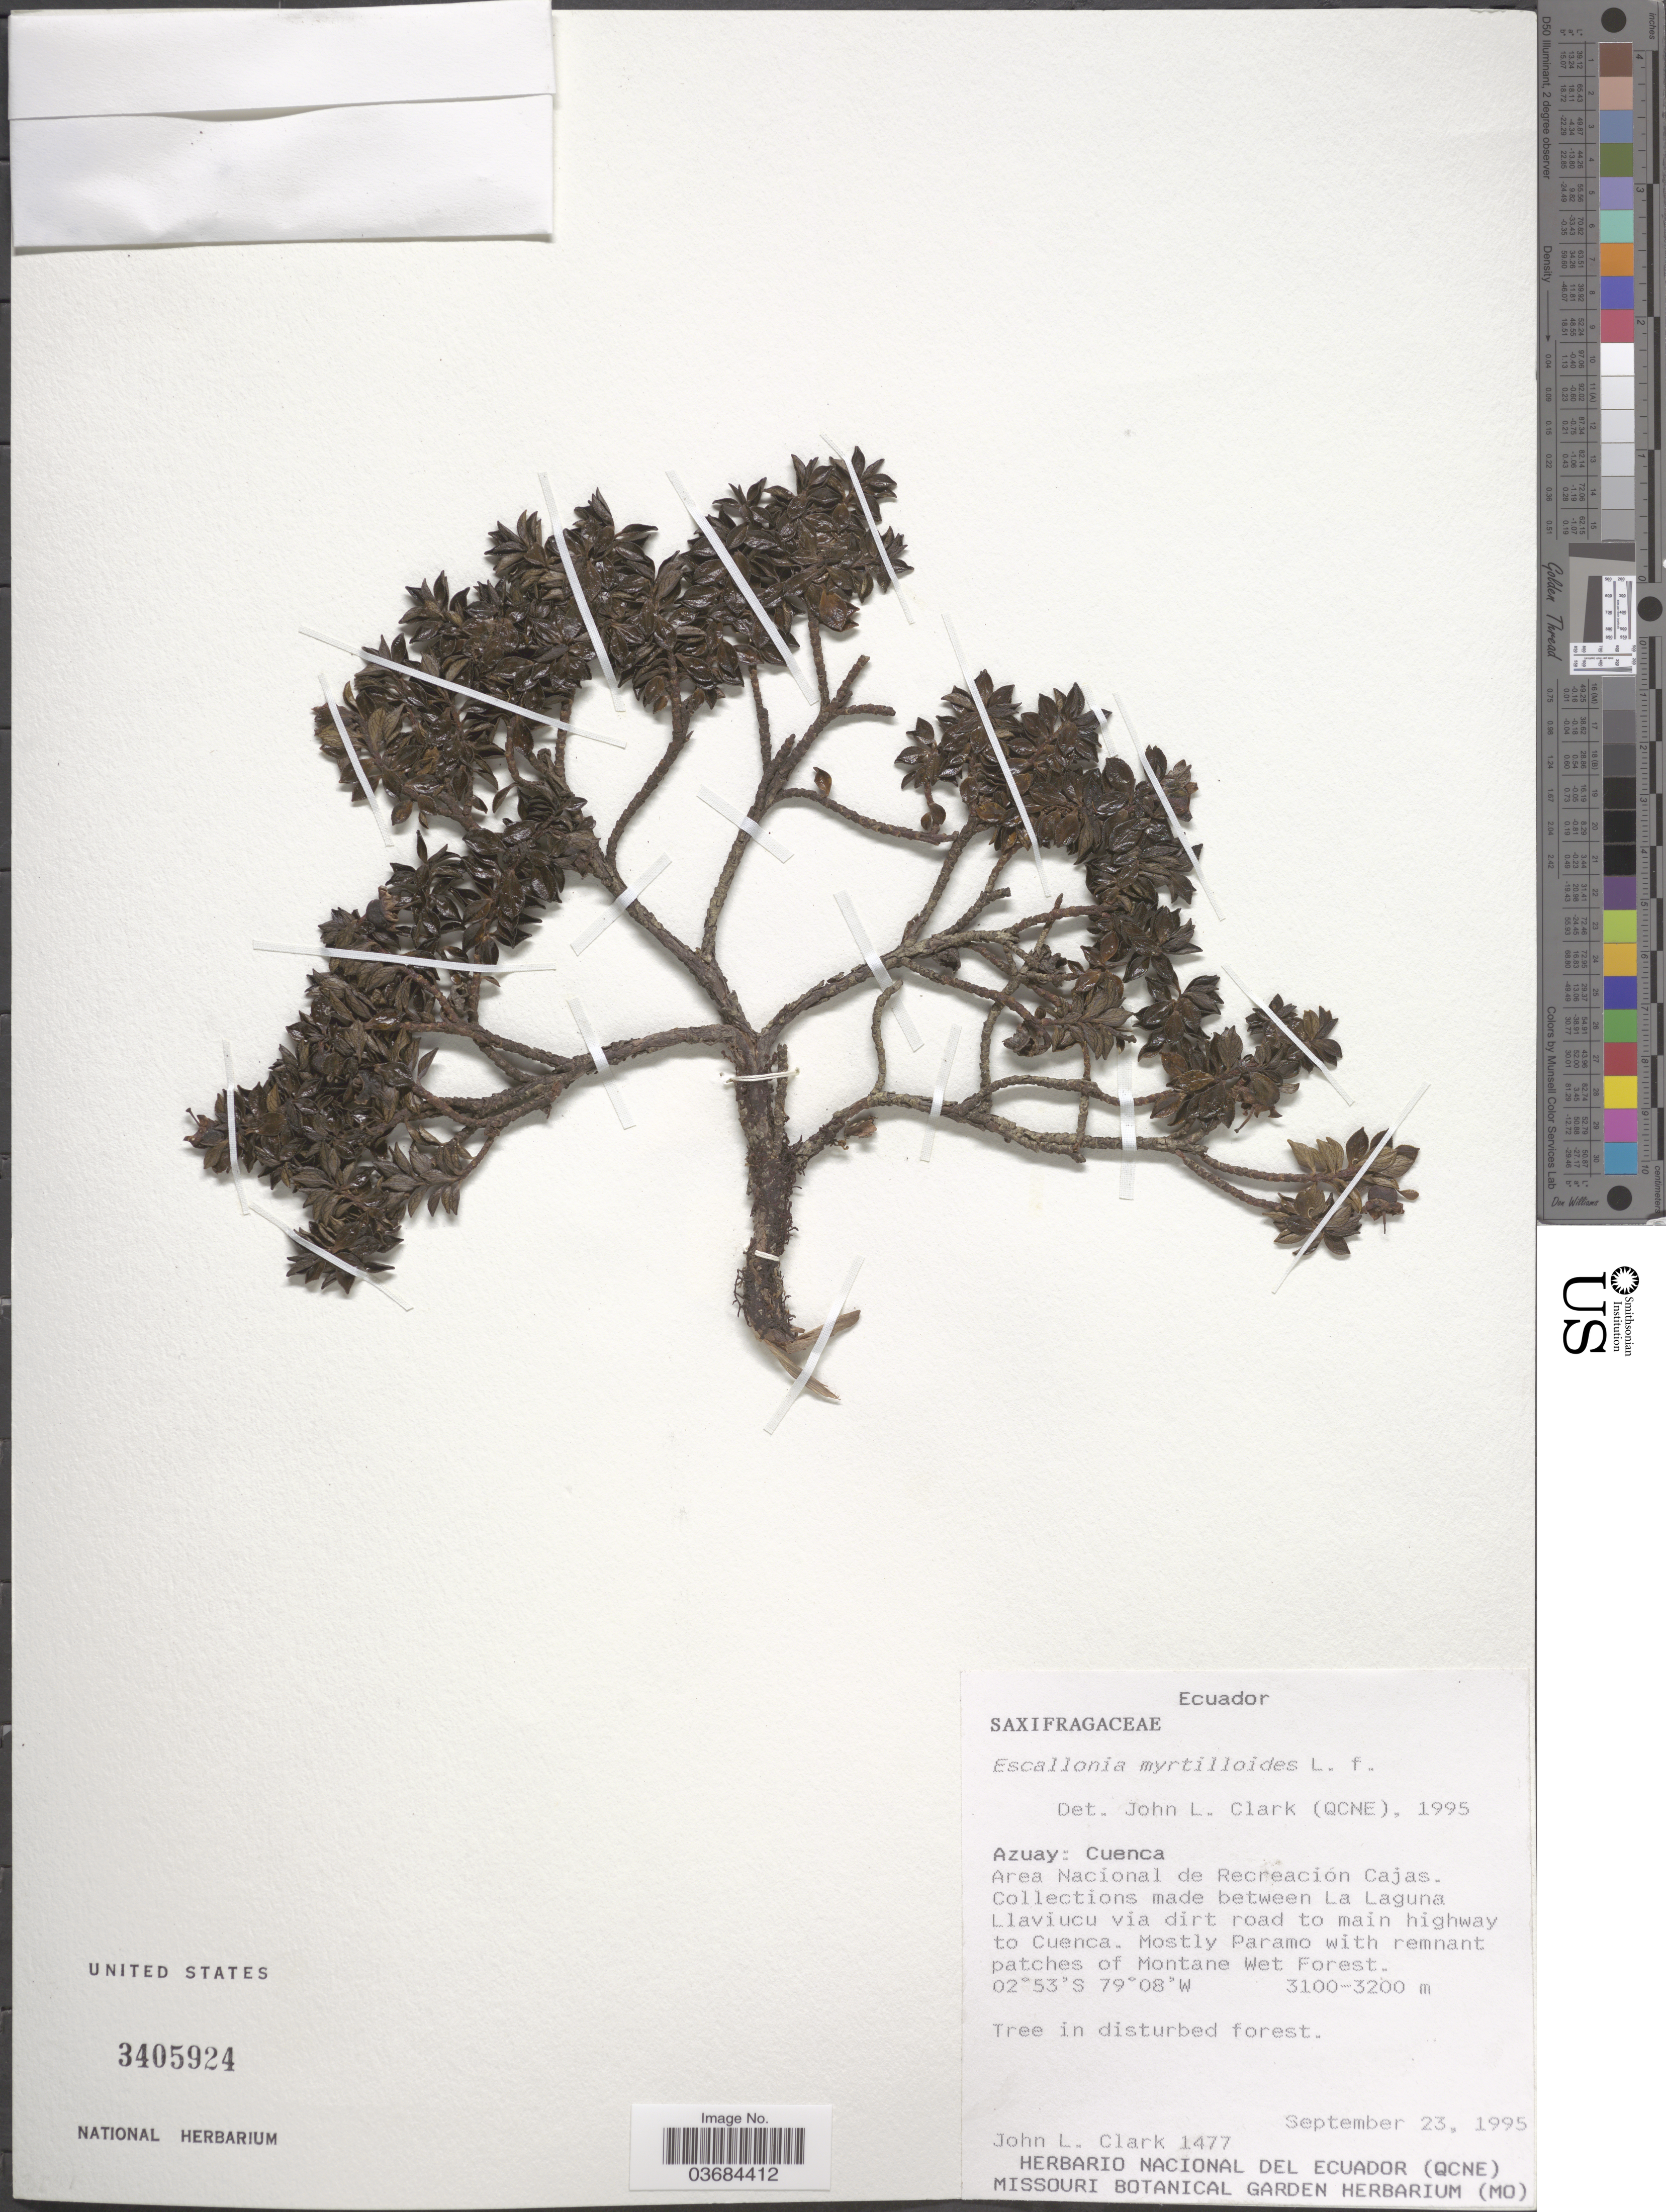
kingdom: Plantae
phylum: Tracheophyta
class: Magnoliopsida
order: Escalloniales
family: Escalloniaceae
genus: Escallonia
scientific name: Escallonia myrtilloides var. myrtilloides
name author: L. f.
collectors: J. L. Clark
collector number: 1477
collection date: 1995-09-23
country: Ecuador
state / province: Azuay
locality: Cuenca. Area Nacíonal de Recreación Cajas. Between La Laguna Llaviucu vía dirt road to main highway to Cuenca.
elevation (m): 3100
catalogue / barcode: US 3405924